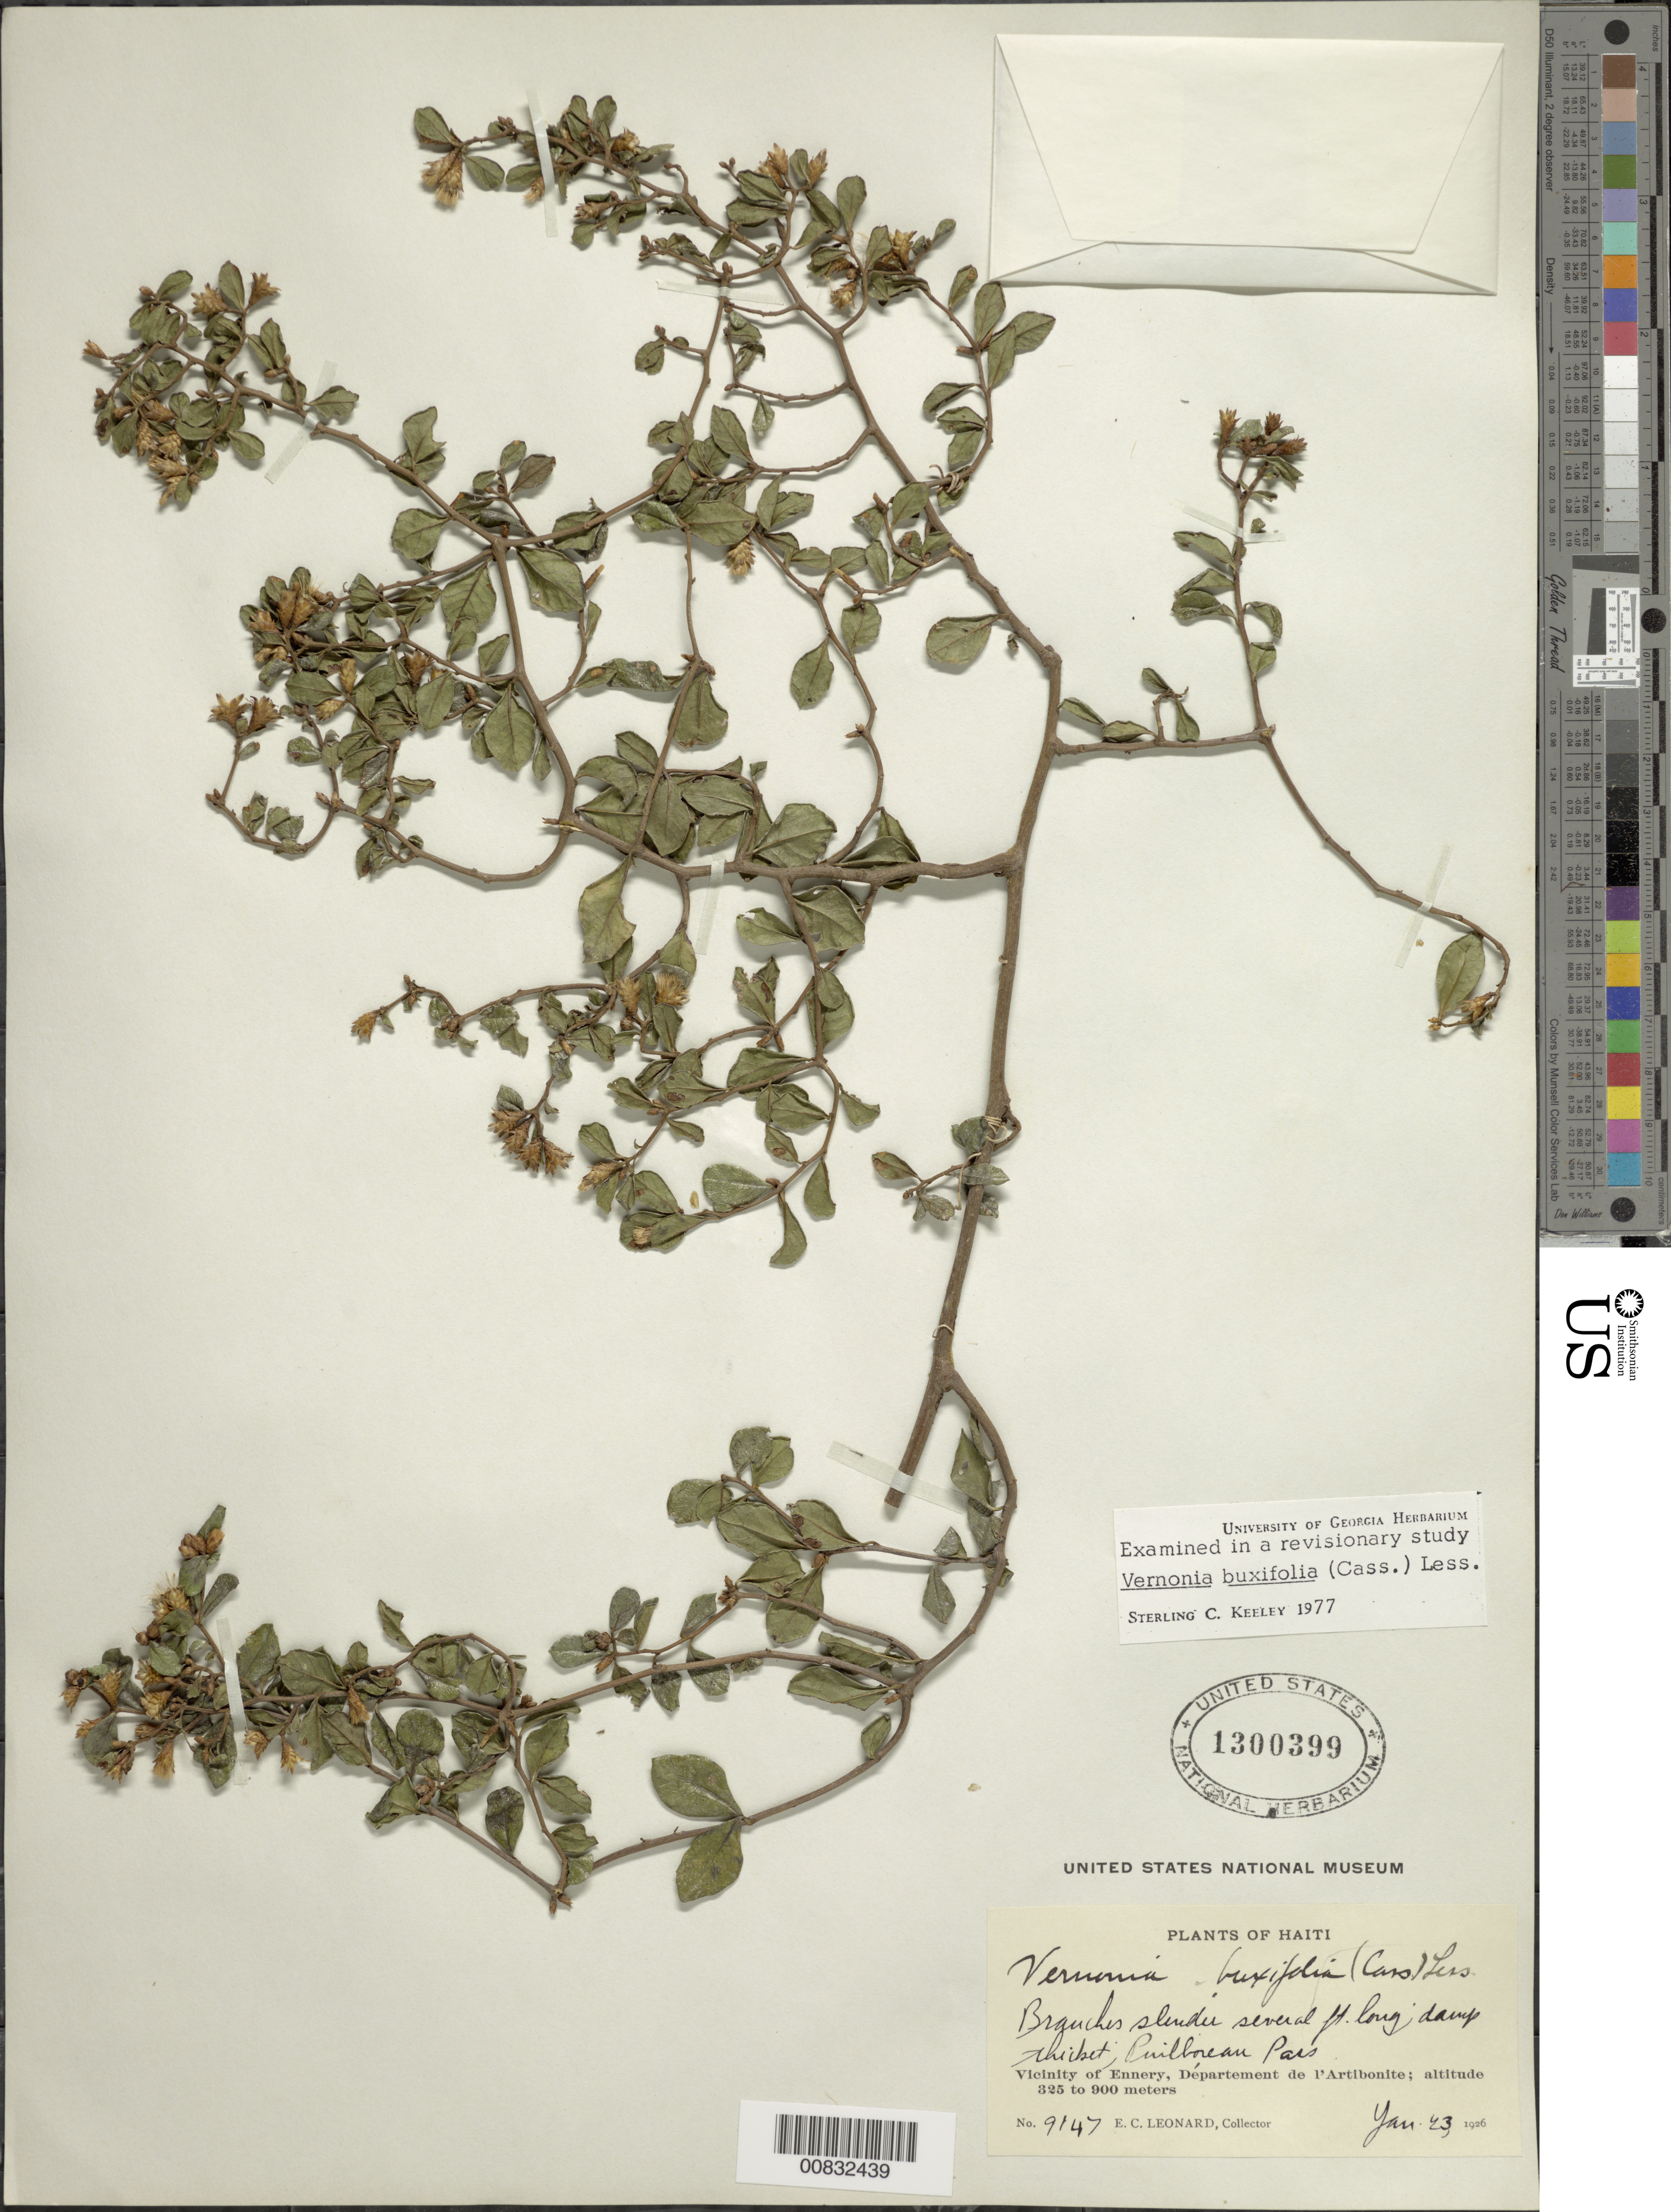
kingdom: Plantae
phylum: Tracheophyta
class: Magnoliopsida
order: Asterales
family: Asteraceae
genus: Vernonanthura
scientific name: Vernonanthura buxifolia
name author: (Less.) H. Rob.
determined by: Keeley, S. C.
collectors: E. C. Leonard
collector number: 9147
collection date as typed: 23 Jan 1926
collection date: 1926-01-23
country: Haiti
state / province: Artibonite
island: Hispaniola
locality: Vicinity of Ennery, Puilboreau Pass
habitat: Damp thickets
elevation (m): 325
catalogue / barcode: US 1300399